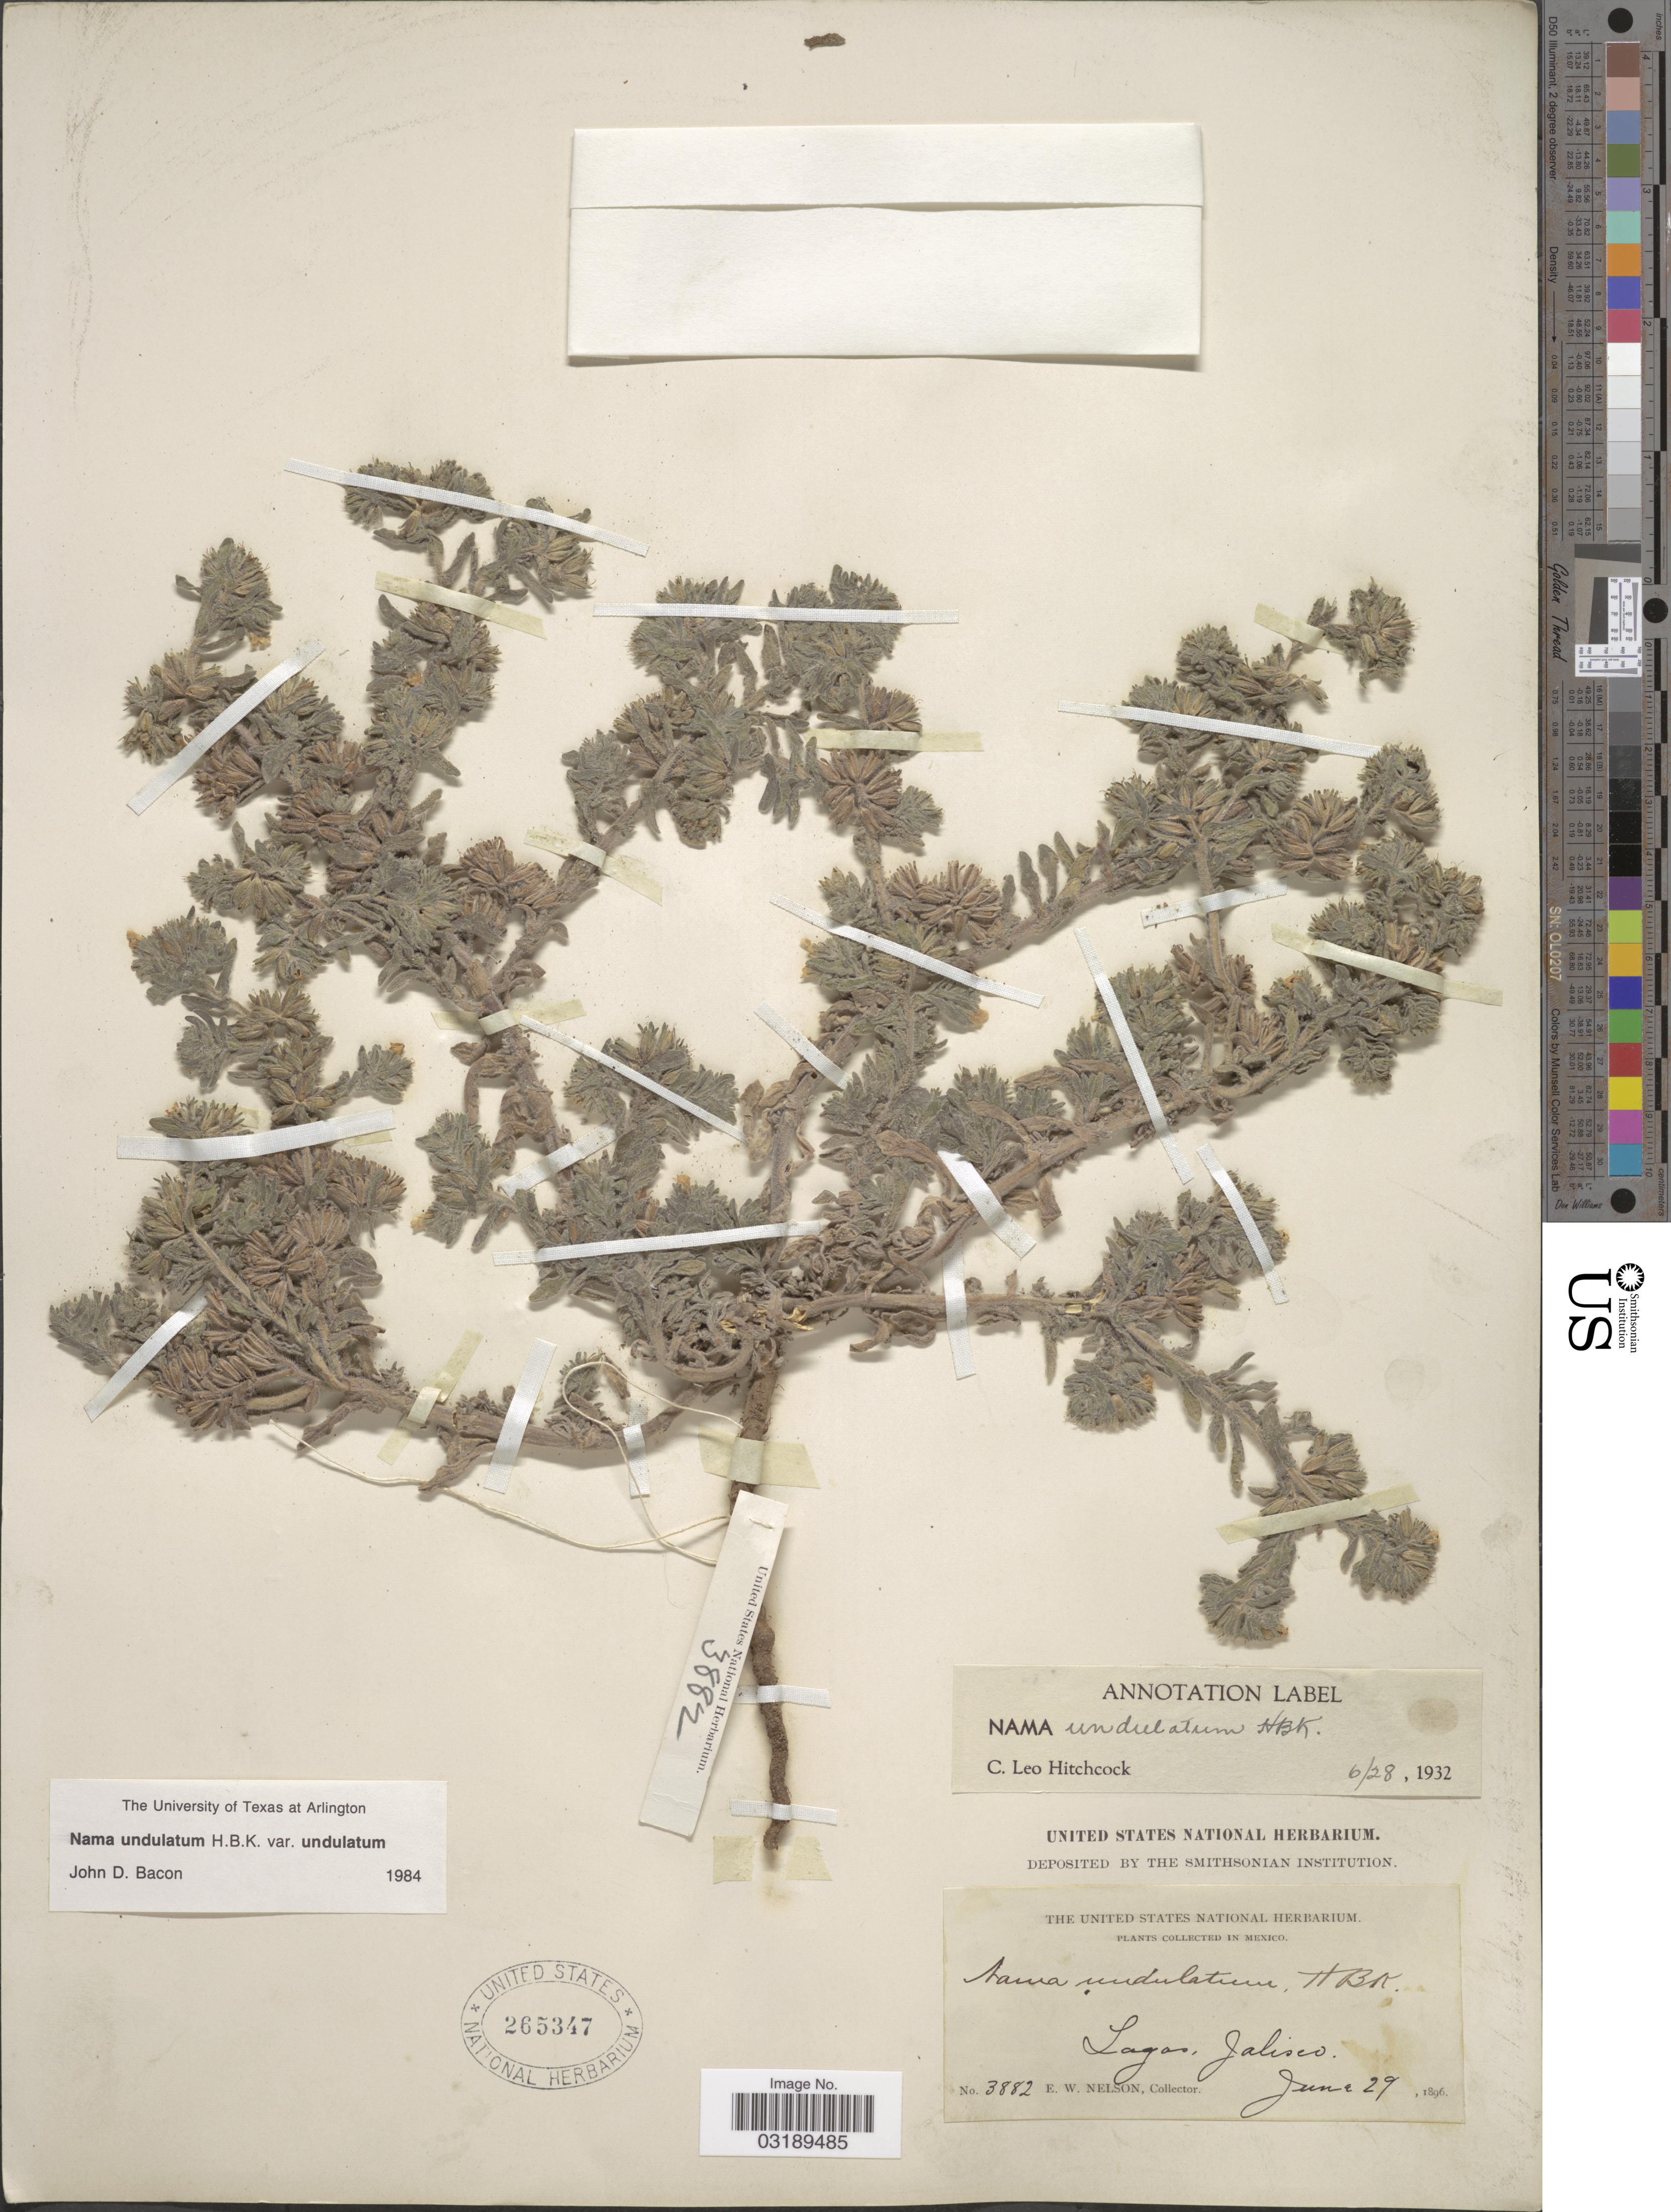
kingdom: Plantae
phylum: Tracheophyta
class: Magnoliopsida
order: Boraginales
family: Namaceae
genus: Nama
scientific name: Nama undulatum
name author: Kunth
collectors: E. W. Nelson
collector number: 3882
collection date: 1896-06-29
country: Mexico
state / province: Jalisco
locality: Lagos.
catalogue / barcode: US 265347